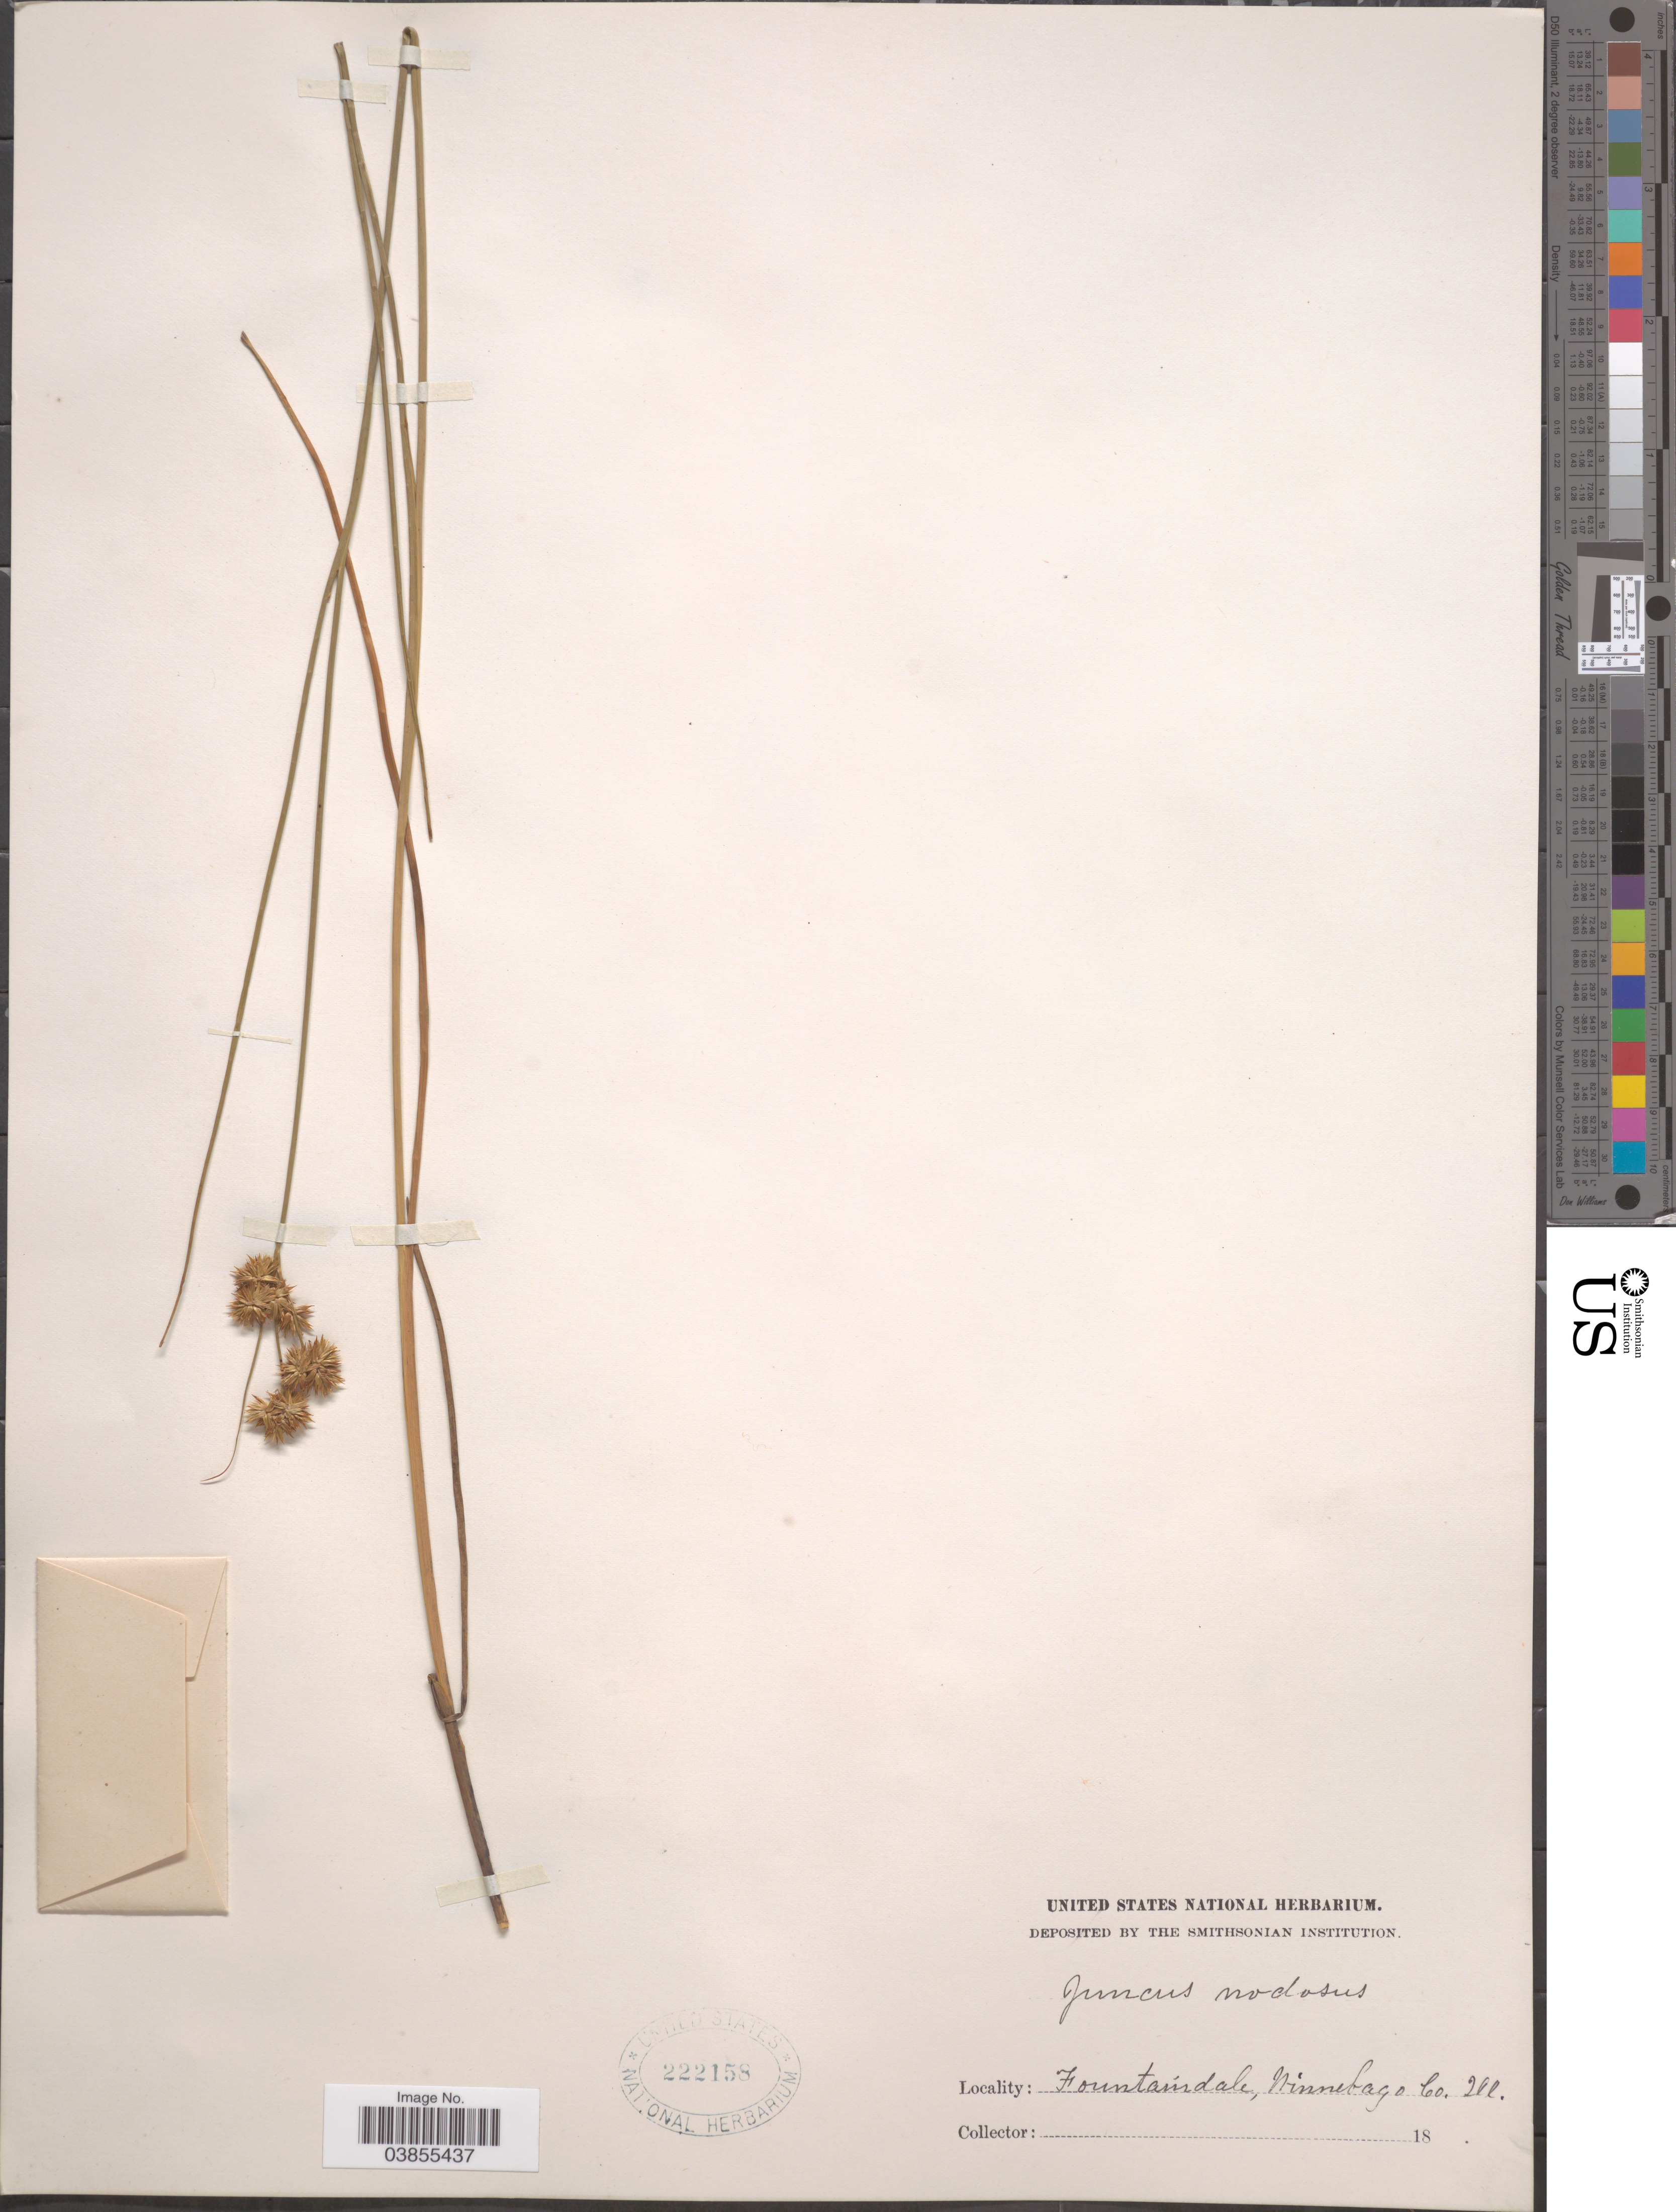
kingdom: Plantae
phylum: Tracheophyta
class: Liliopsida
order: Poales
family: Juncaceae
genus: Juncus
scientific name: Juncus nodosus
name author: L.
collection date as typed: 18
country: United States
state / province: Illinois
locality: Fountaindale, Winnebago Co.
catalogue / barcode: US 222158